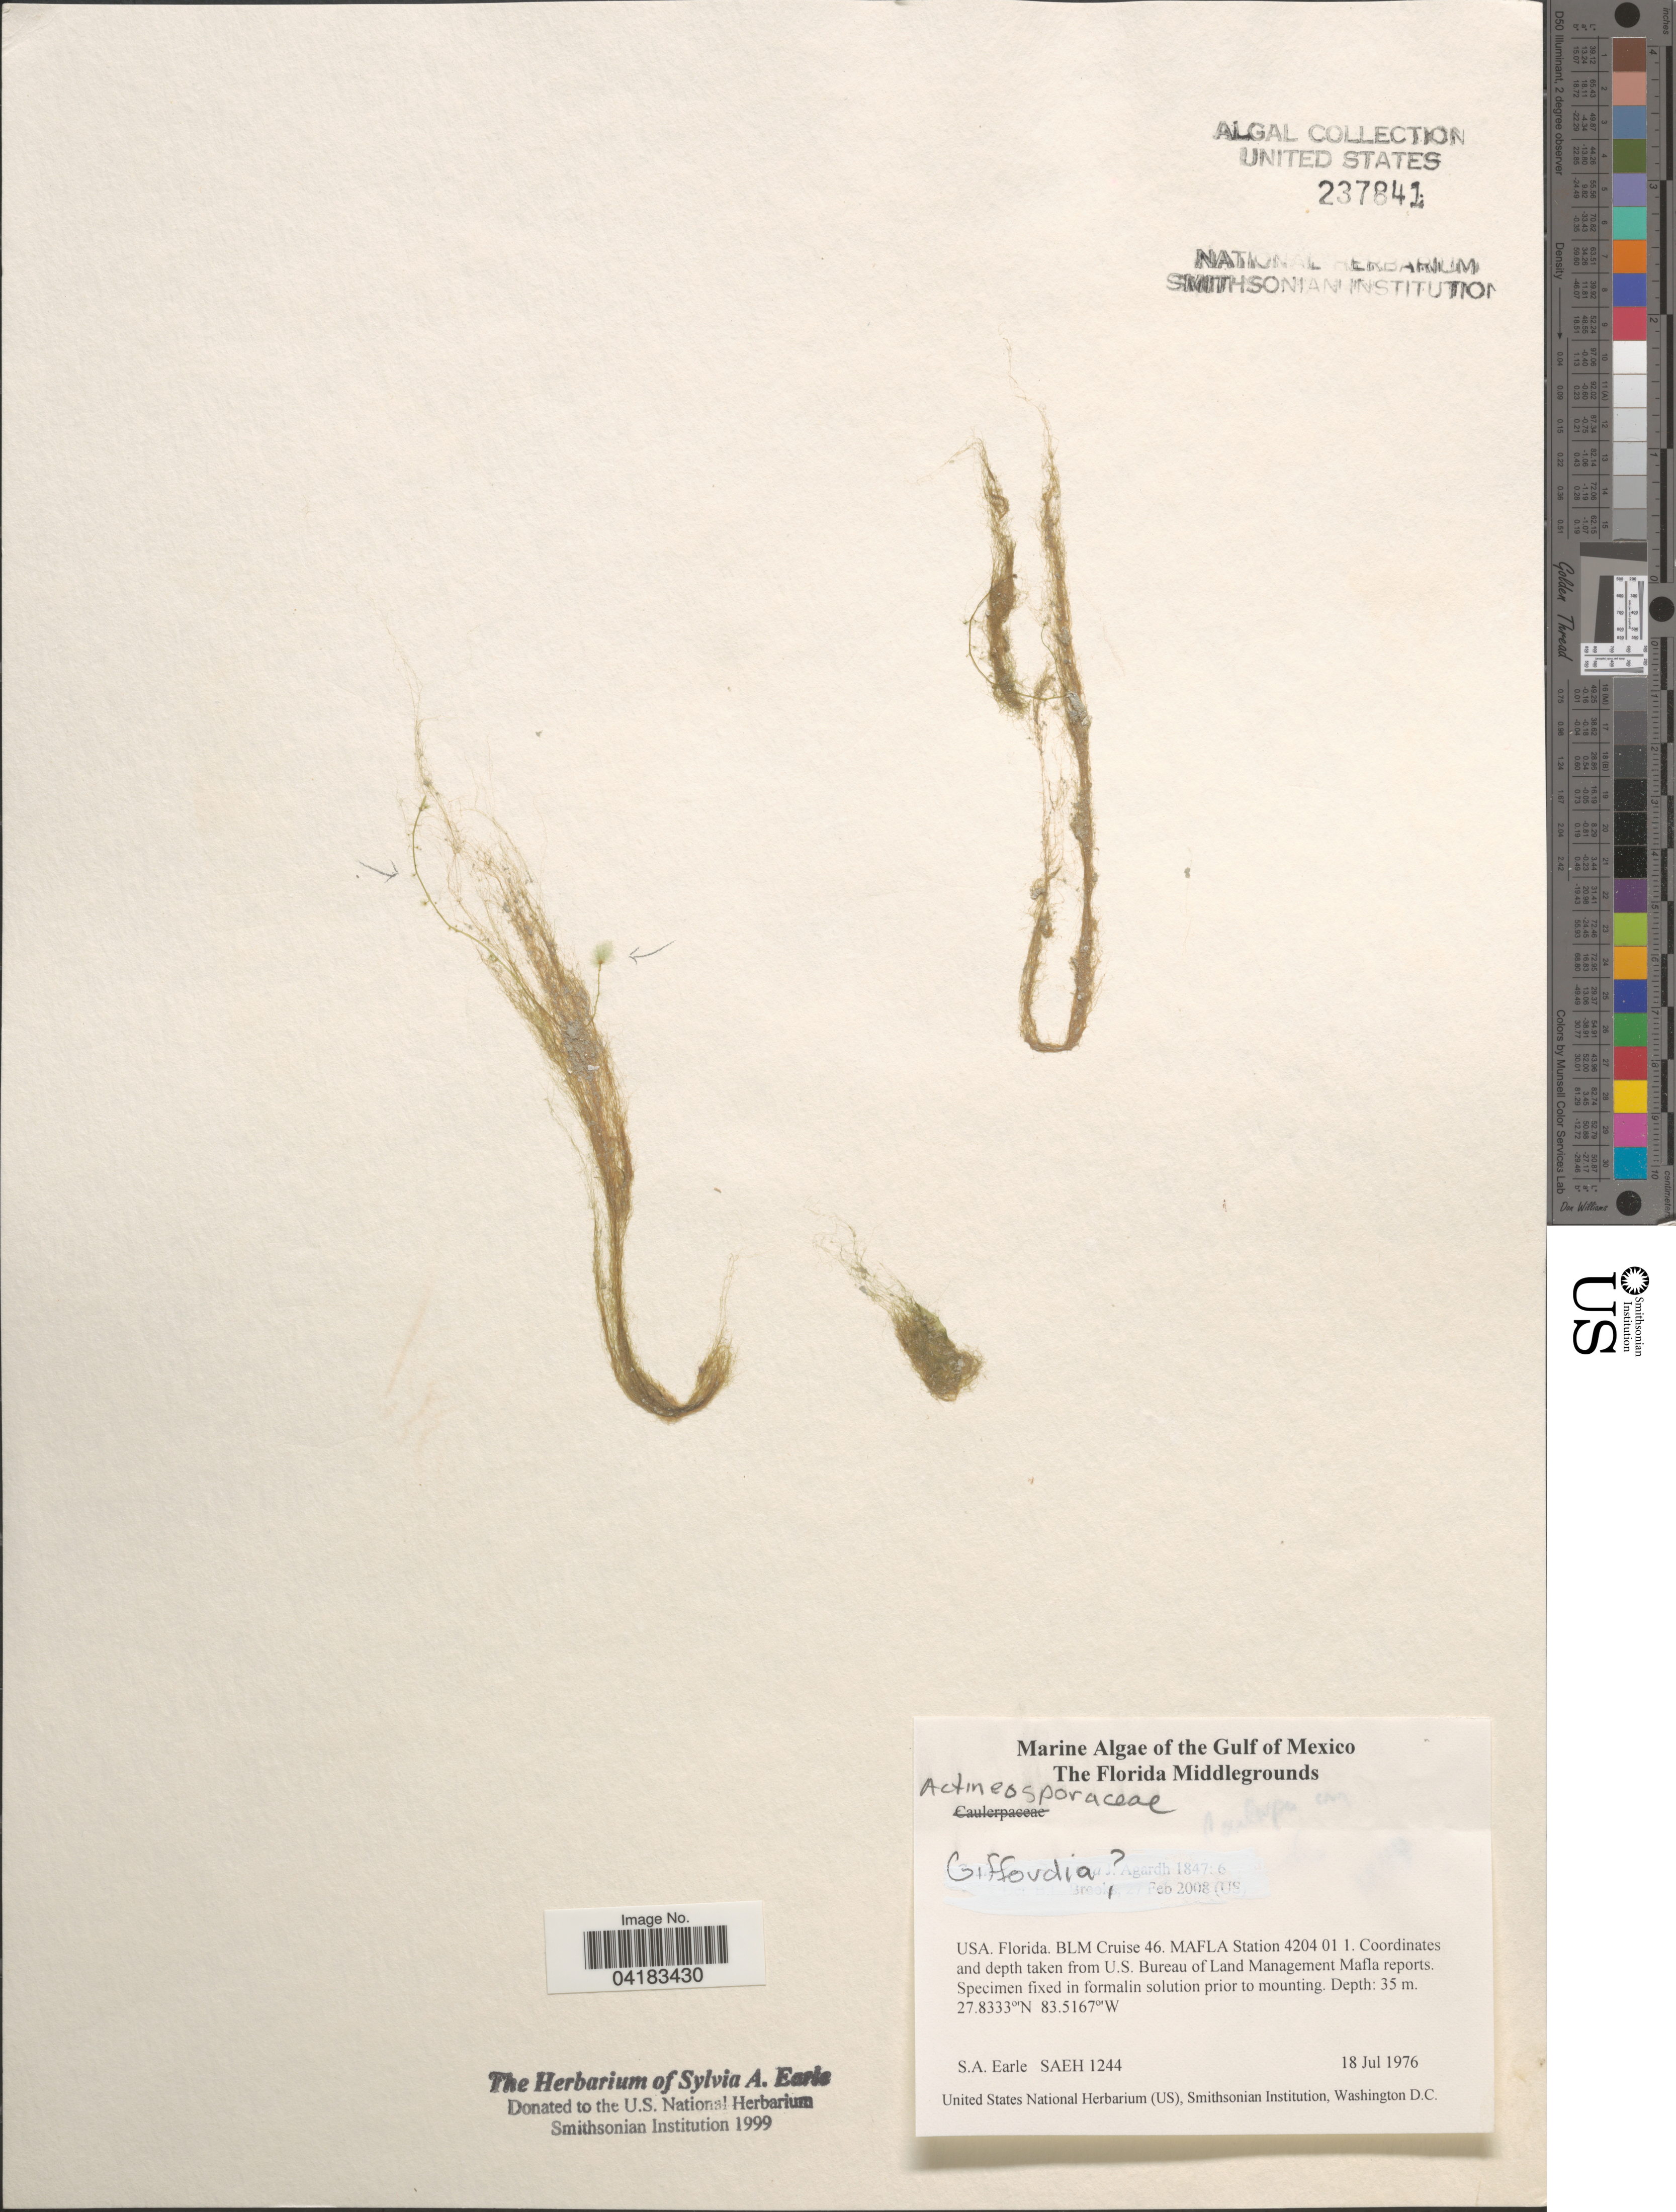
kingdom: Chromista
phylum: Ochrophyta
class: Phaeophyceae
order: Ectocarpales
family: Acinetosporaceae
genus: Hincksia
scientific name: Hincksia sp.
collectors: S. A. Earle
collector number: SAEH1244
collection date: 1976-07-18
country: United States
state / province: Florida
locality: The Gulf of Mexico. The Florida Middlegrounds. BLM Cruise 46. MAFLA Station 4204 01 1.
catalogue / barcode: US 237841